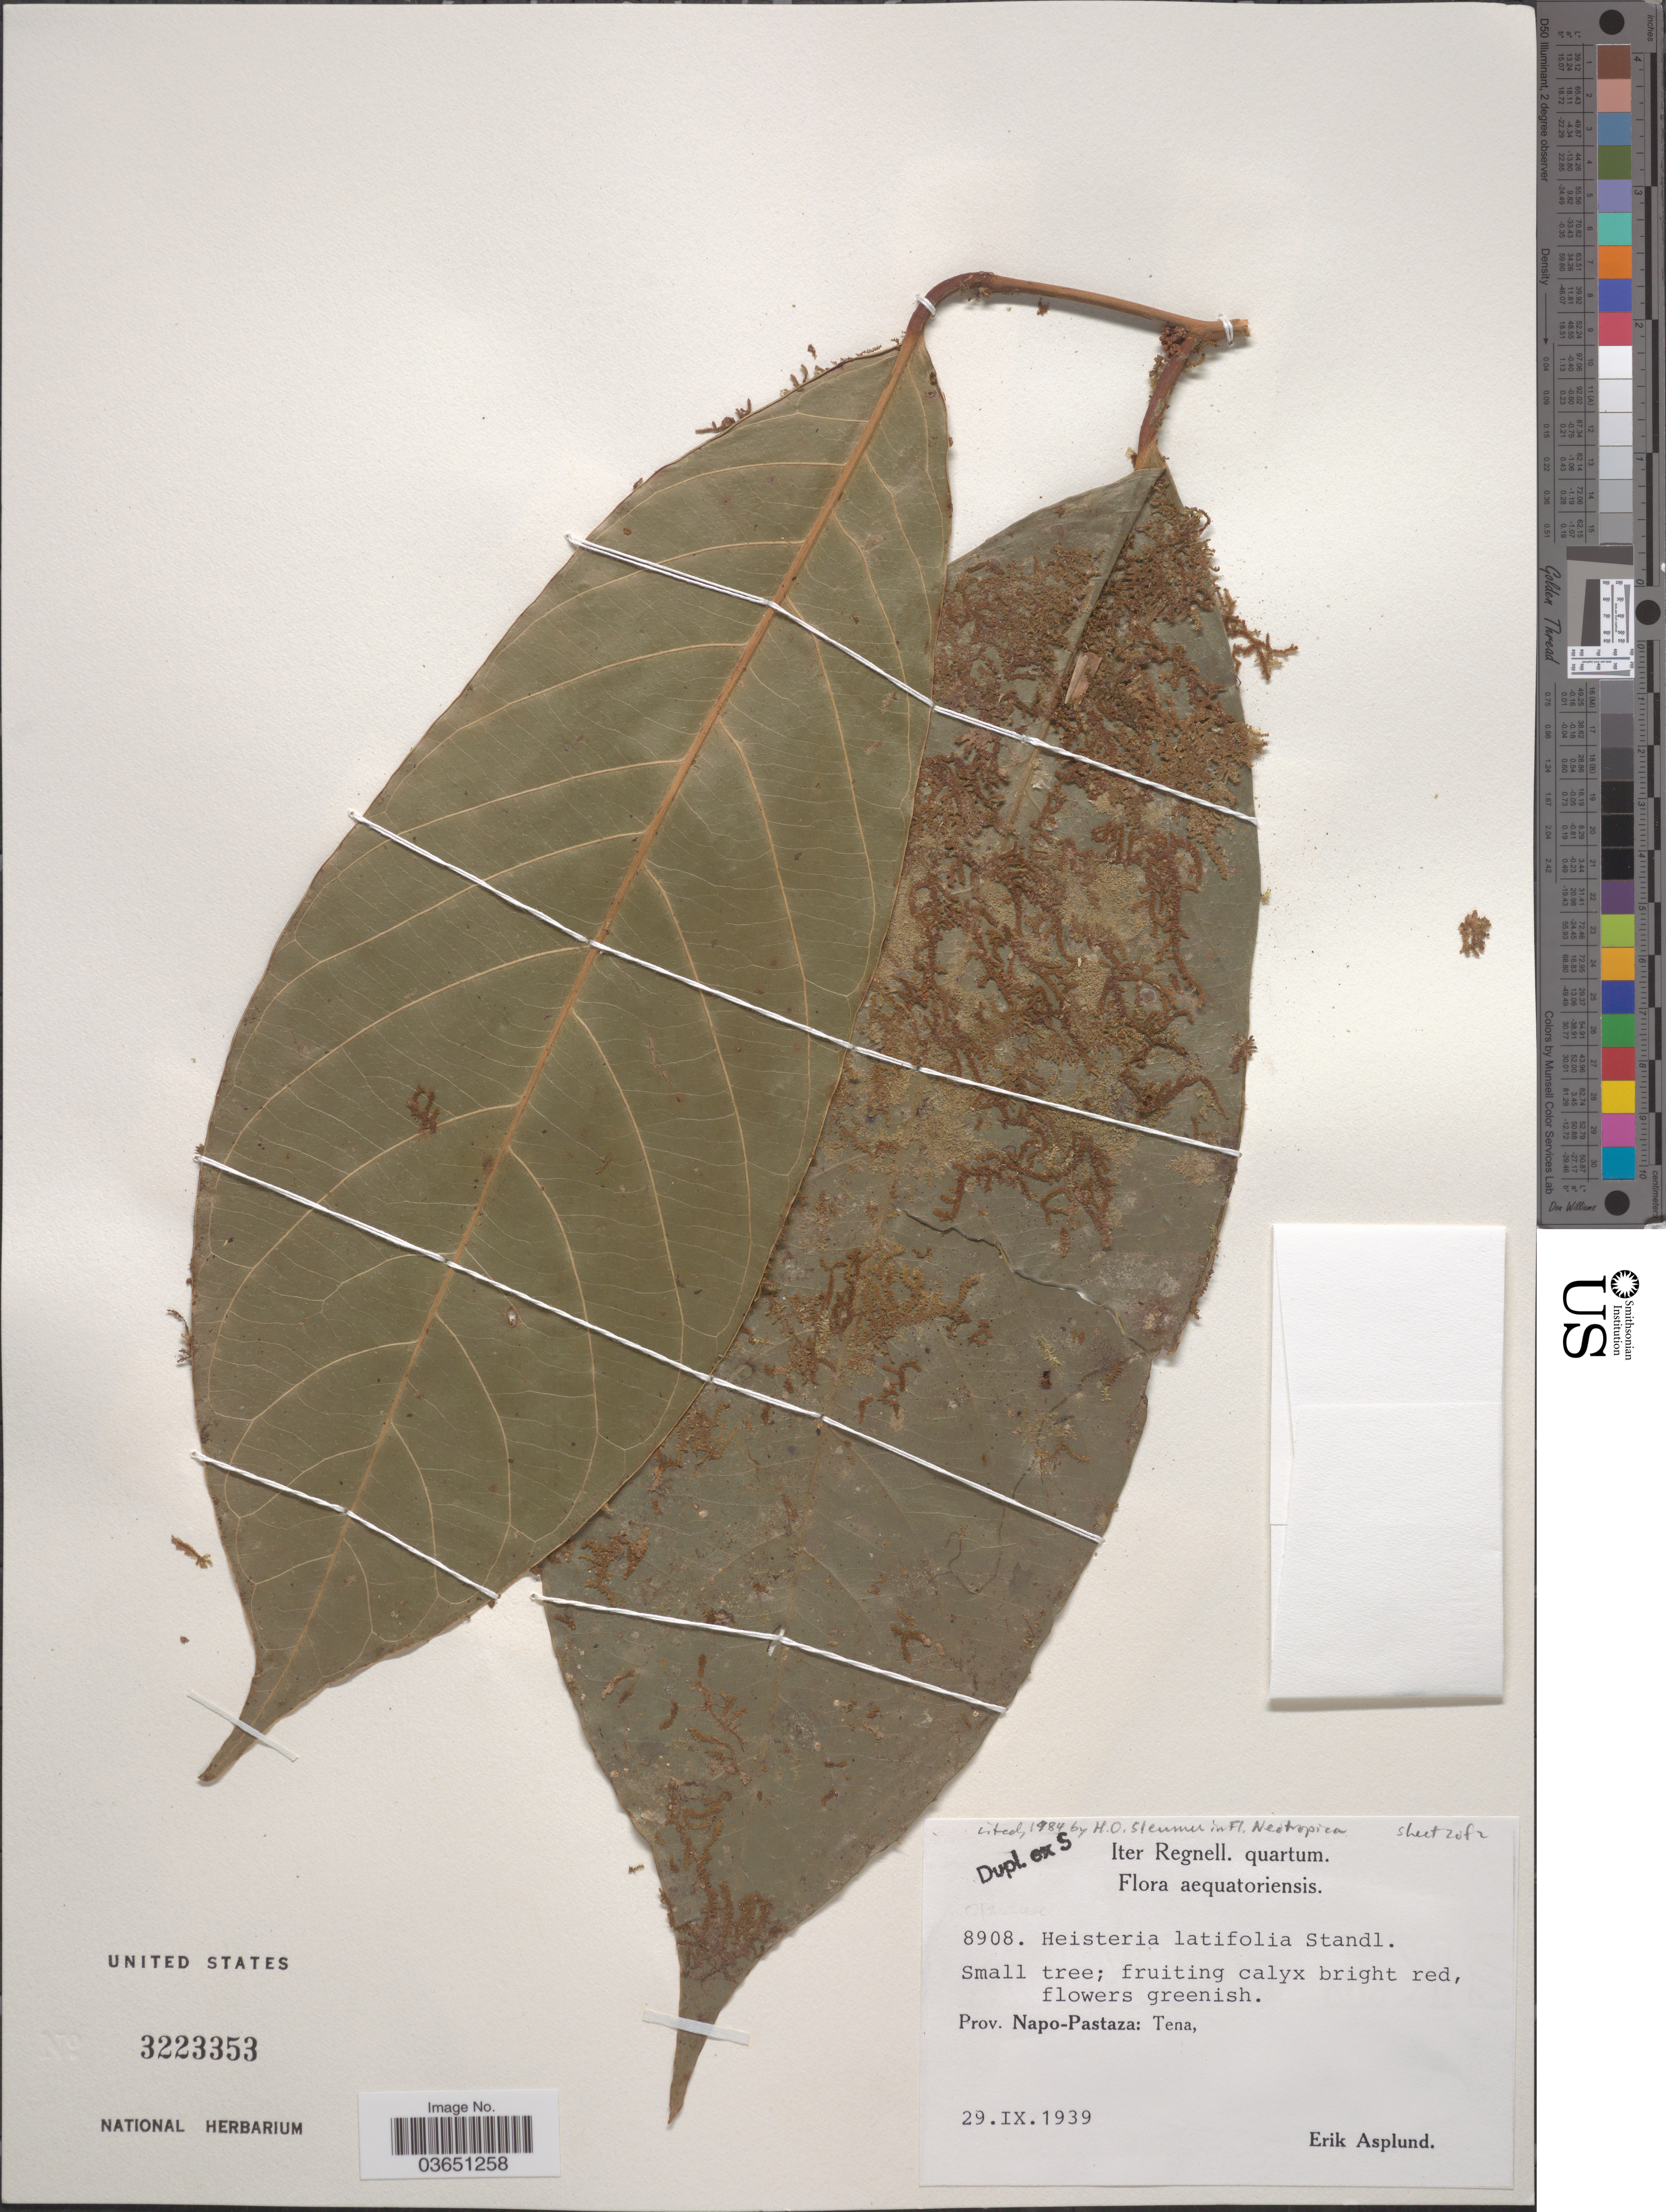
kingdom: Plantae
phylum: Tracheophyta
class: Magnoliopsida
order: Santalales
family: Erythropalaceae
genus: Heisteria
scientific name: Heisteria latifolia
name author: Standl.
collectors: E. Asplund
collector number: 8908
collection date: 1939-09-29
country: Ecuador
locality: Prov. Napo-Pastaza: Tena.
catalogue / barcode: US 3223353